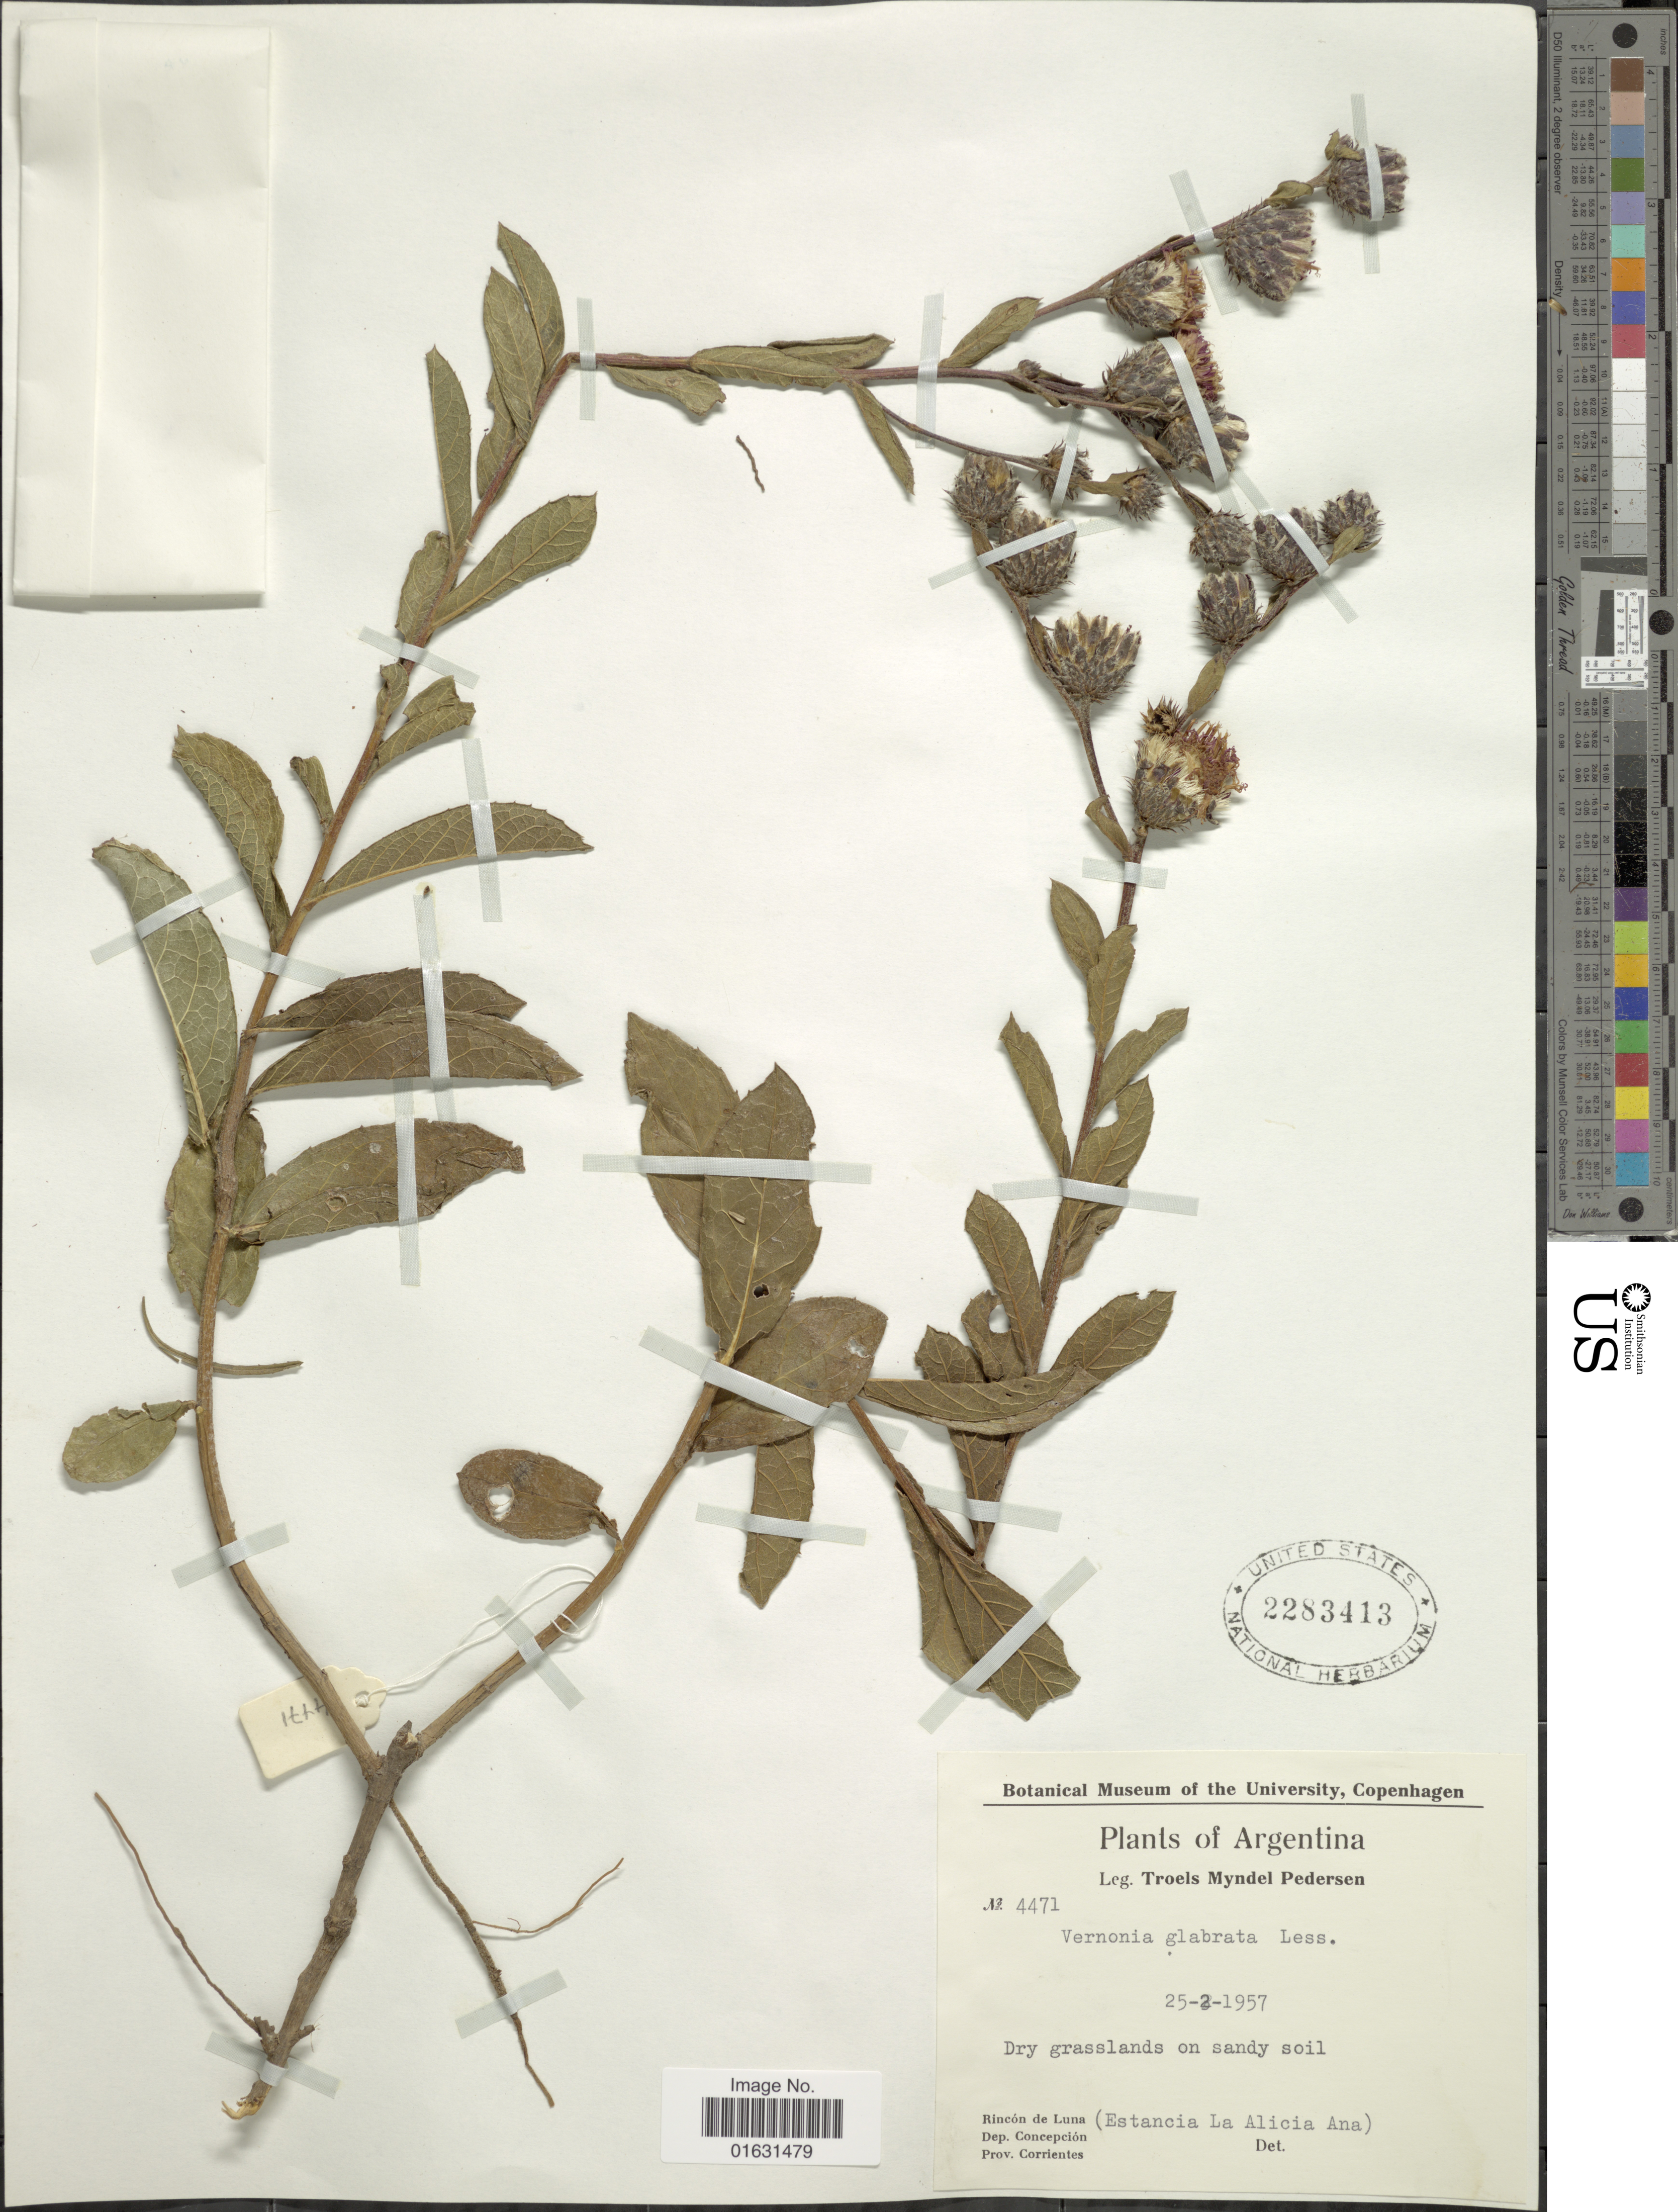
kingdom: Plantae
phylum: Tracheophyta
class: Magnoliopsida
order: Asterales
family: Asteraceae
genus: Lessingianthus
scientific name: Lessingianthus glabratus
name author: (Less.) H. Rob.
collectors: T. Pederson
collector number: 4471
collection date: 1957-02-25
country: Argentina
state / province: Corrientes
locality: Rincon de Luna (Estancia La Alicia Ana), Dep. Concepcion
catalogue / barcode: US 2283413